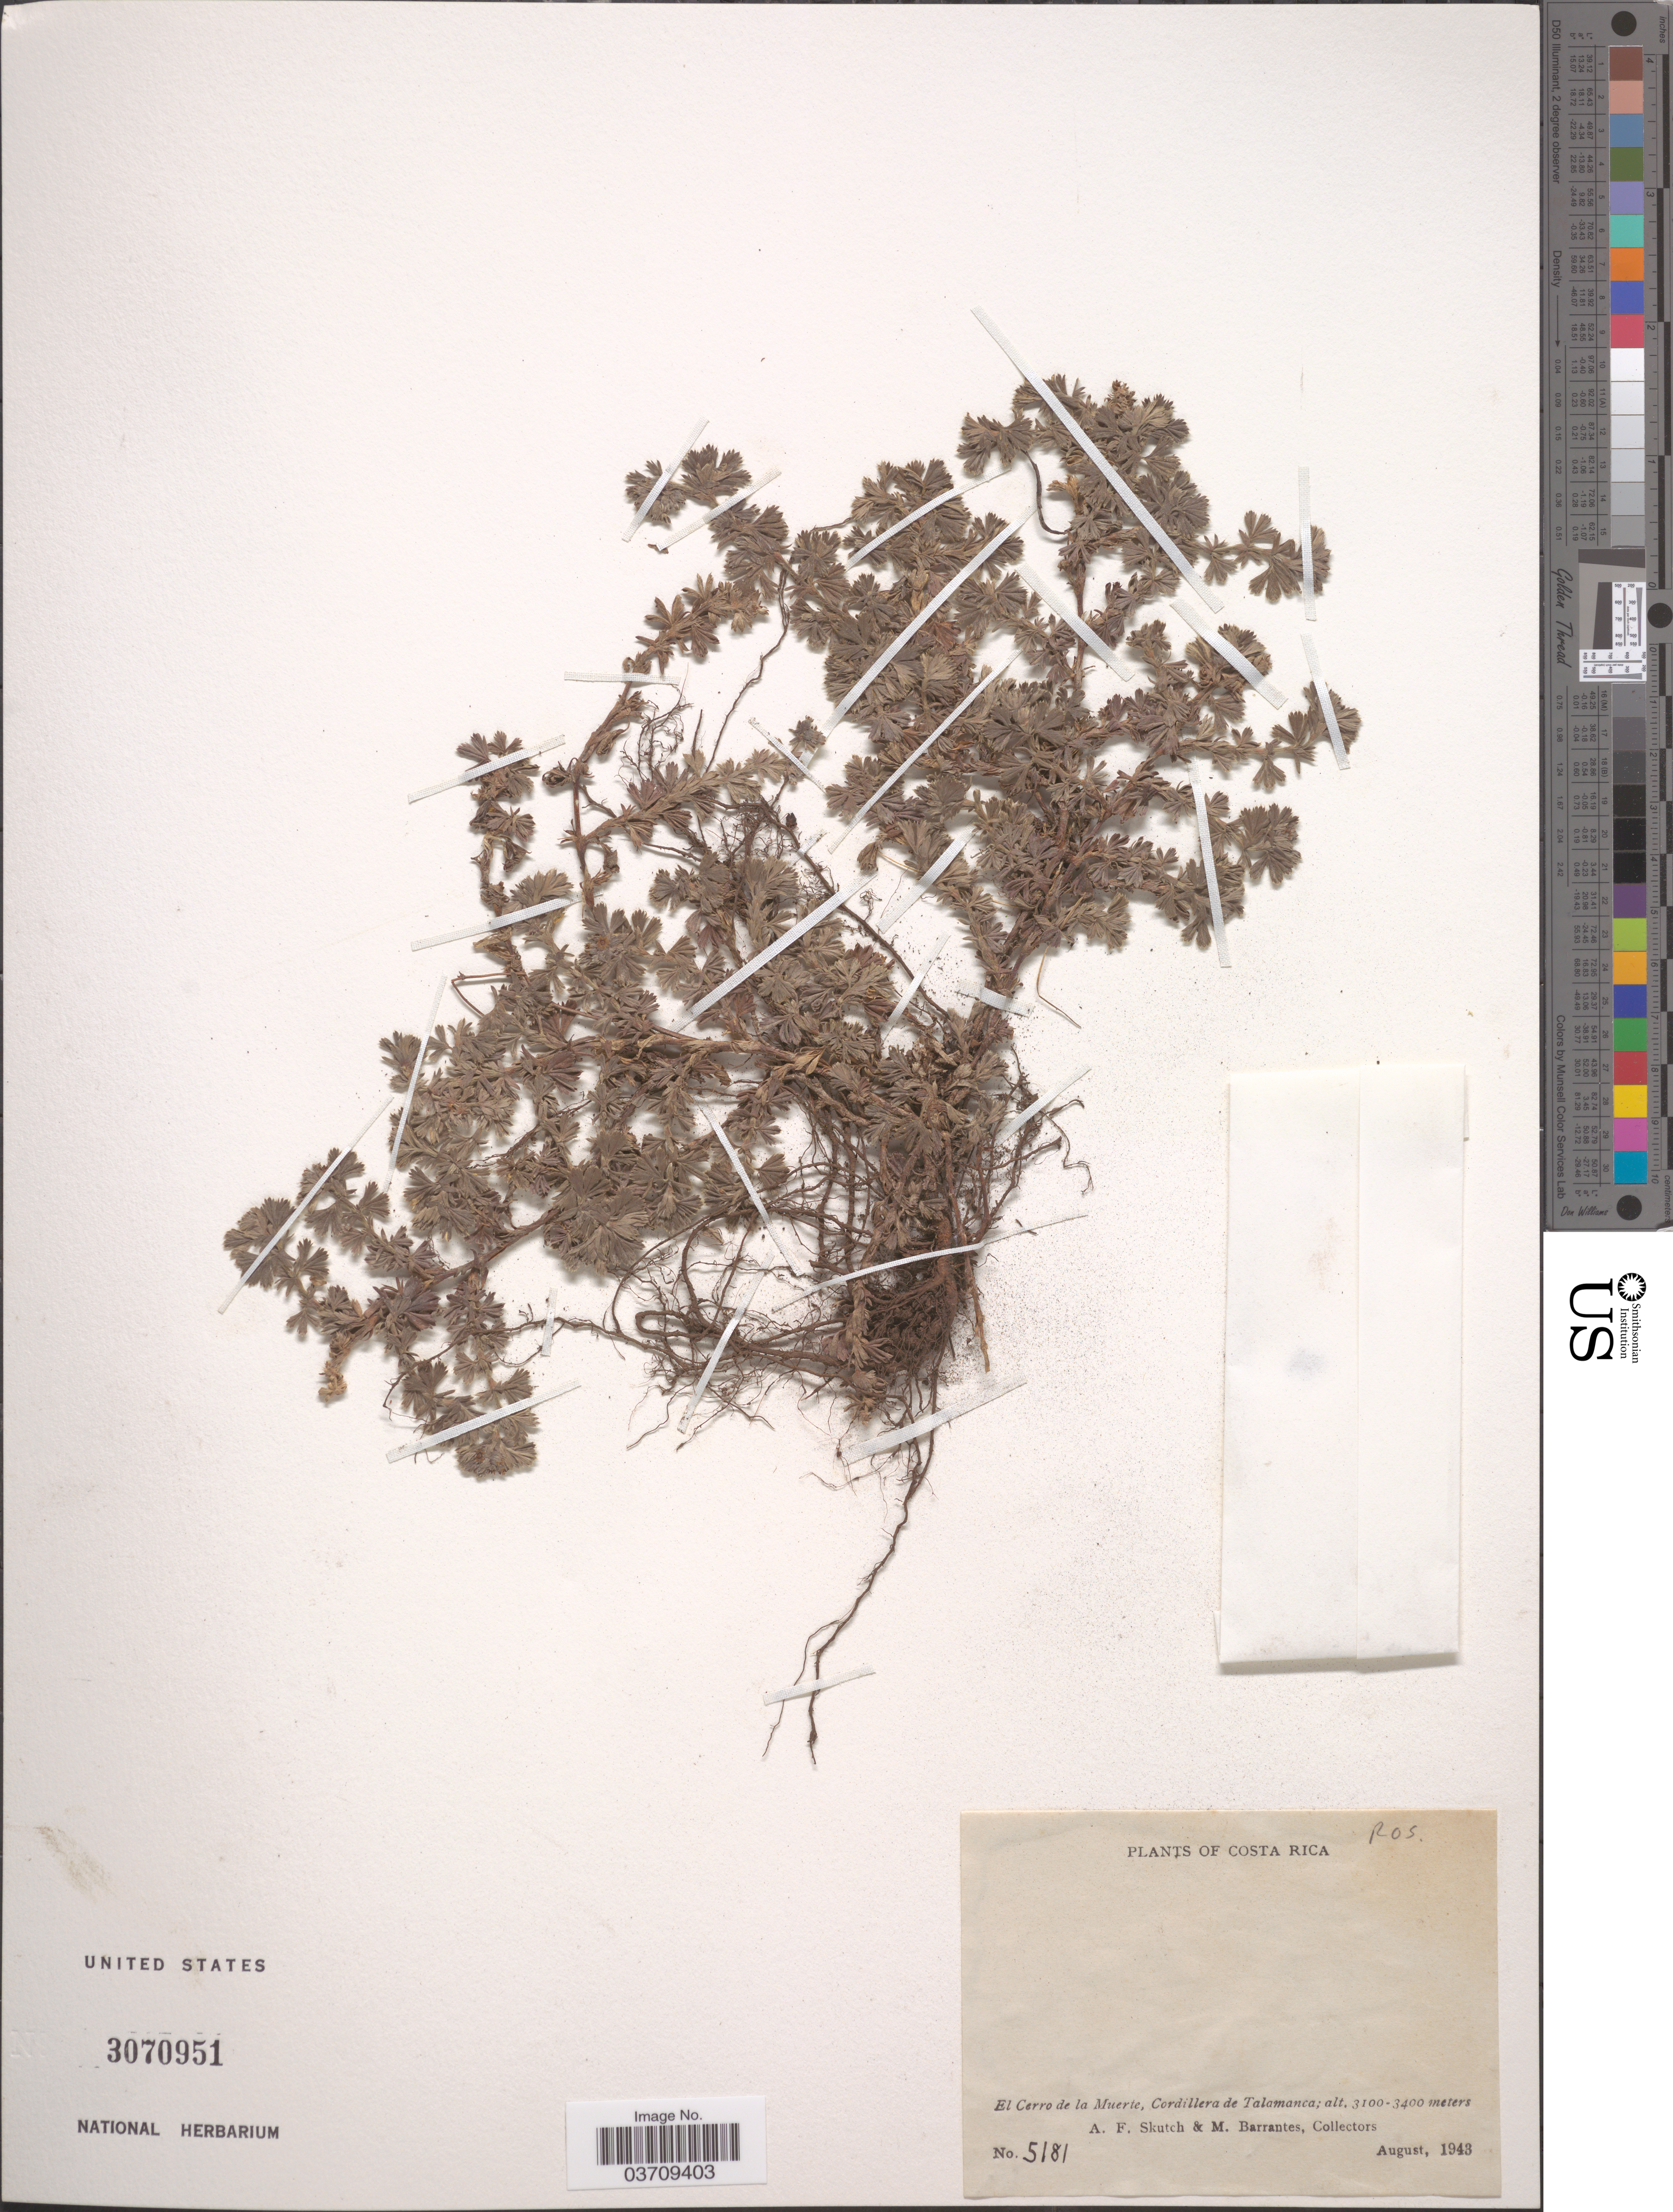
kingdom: Plantae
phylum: Tracheophyta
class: Magnoliopsida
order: Rosales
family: Rosaceae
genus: Acaena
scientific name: Acaena cylindristachya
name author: Ruiz & Pav.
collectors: A. F. Skutch & M. Barrantes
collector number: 5181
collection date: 1943-08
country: Costa Rica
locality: El Cerro de la Muerte, Cordillera de Talamanca.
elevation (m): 3100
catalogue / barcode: US 3070951